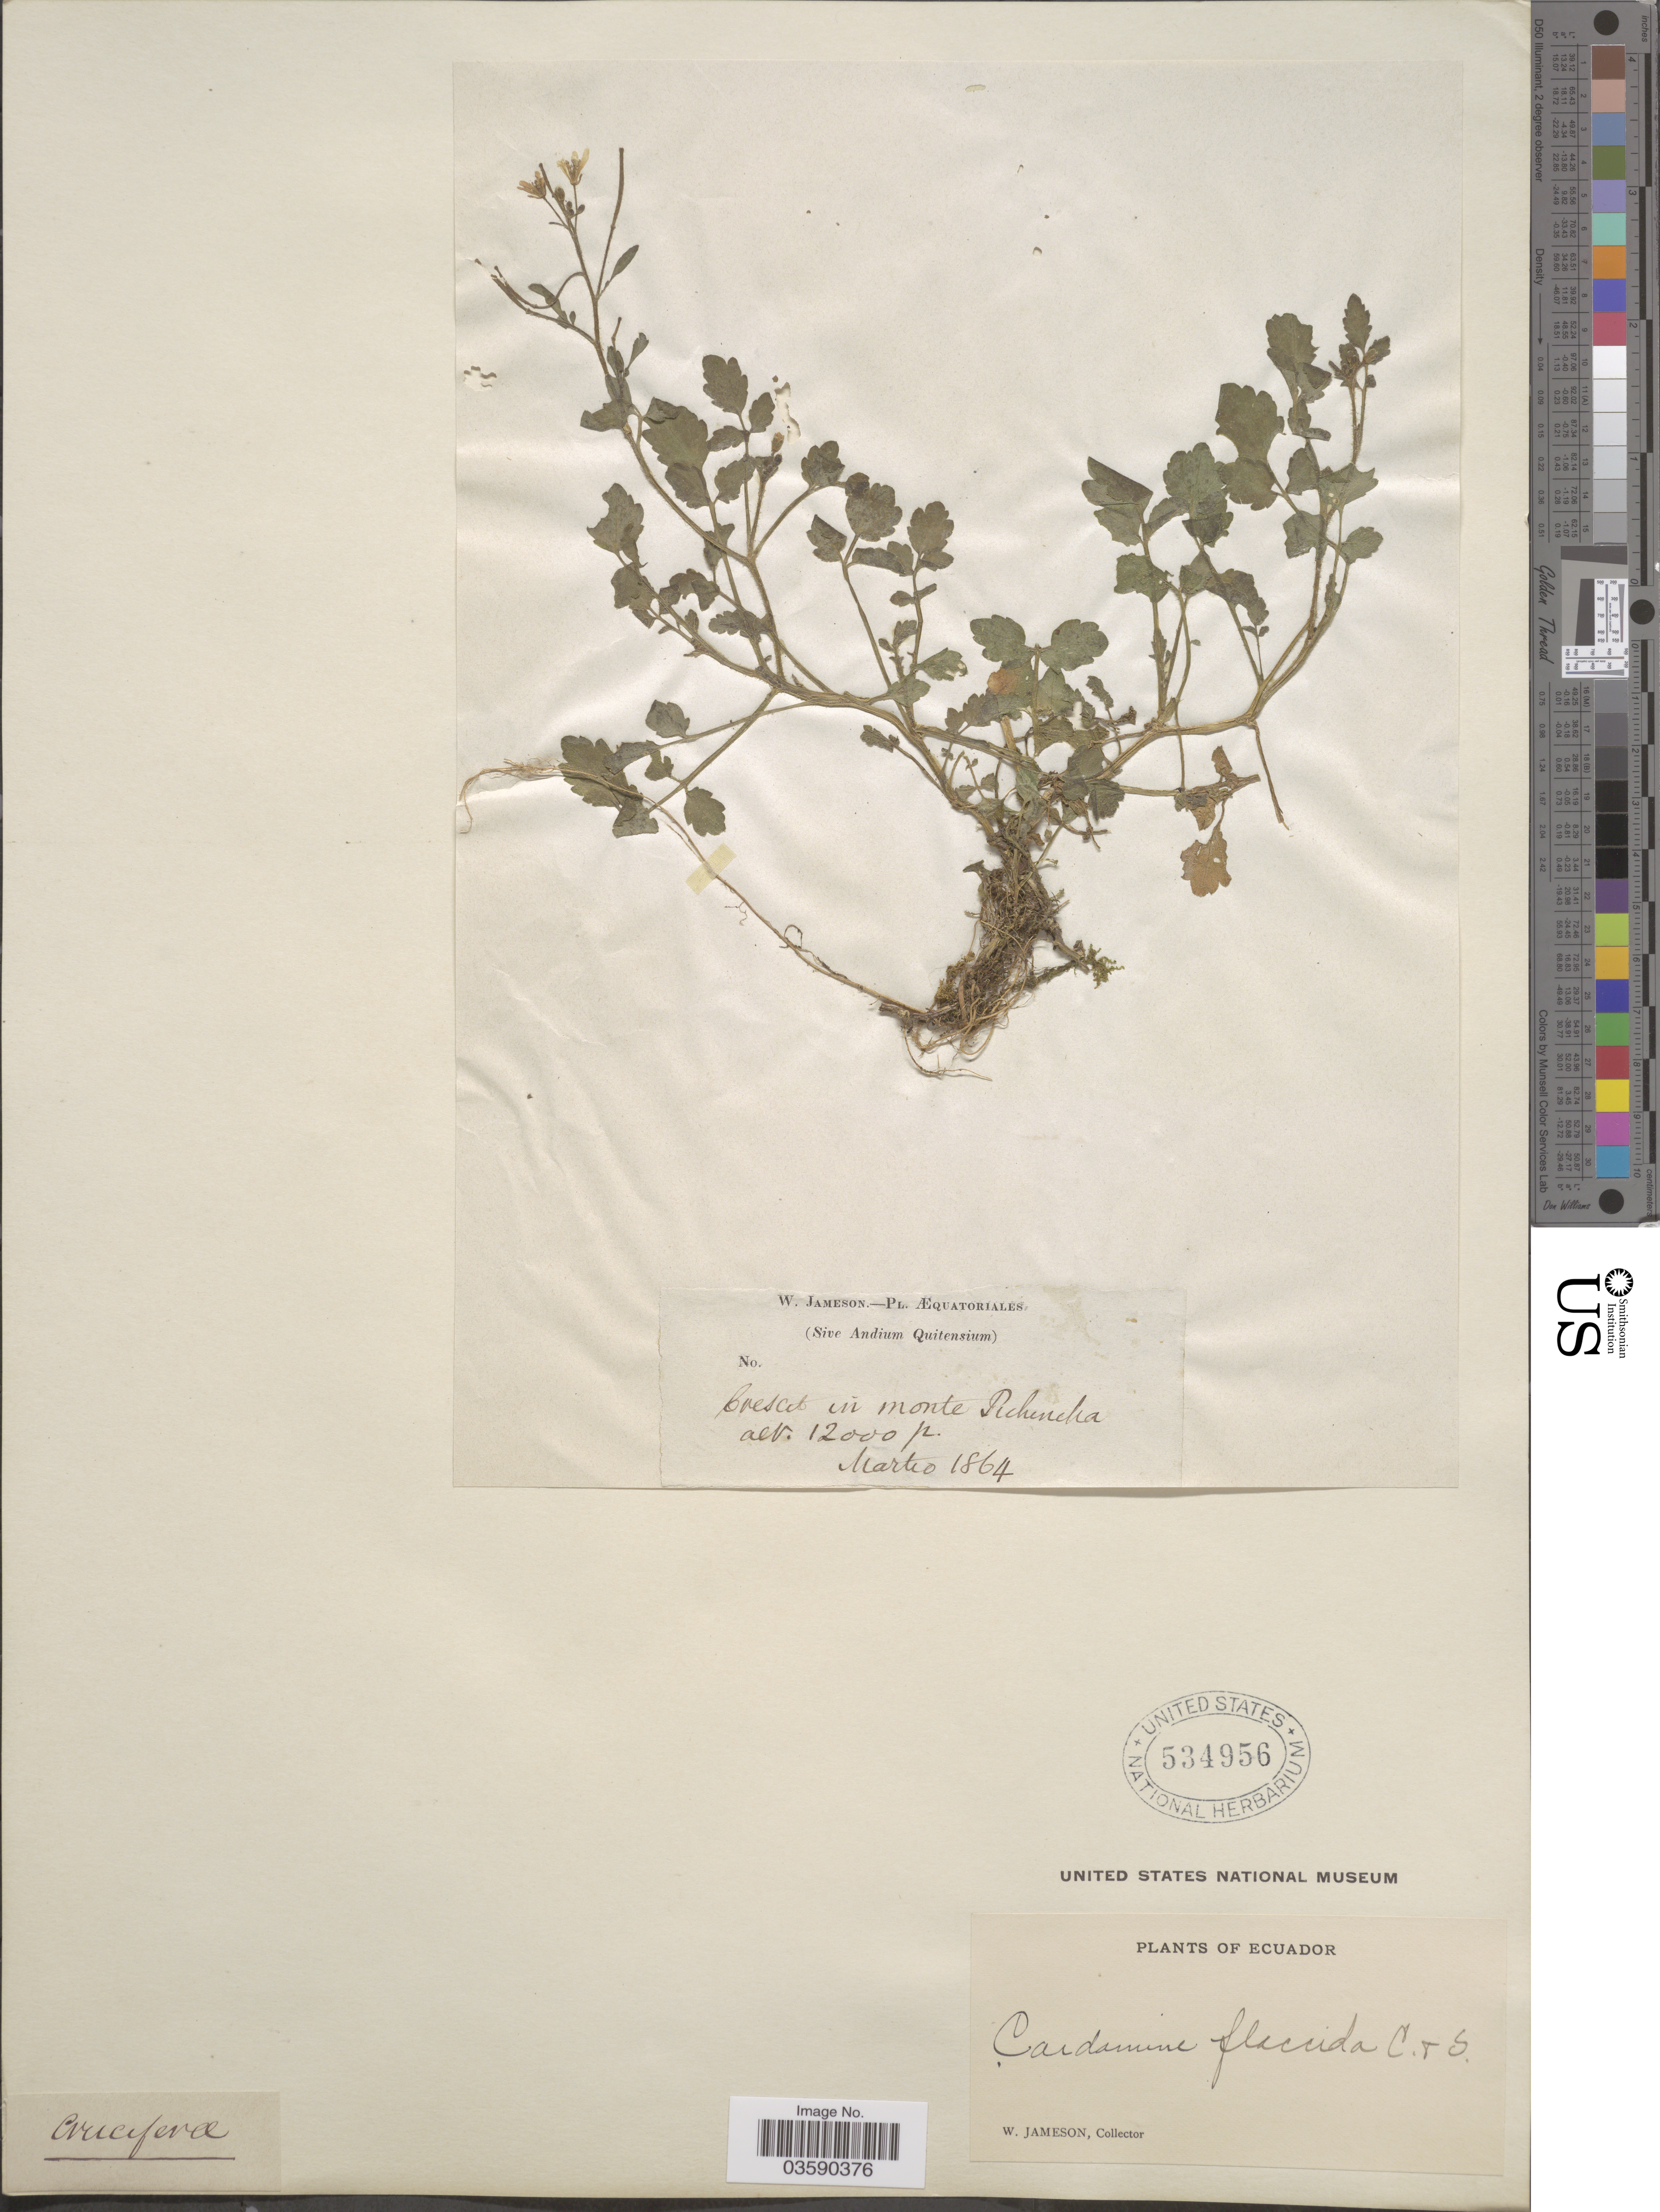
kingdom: Plantae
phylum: Tracheophyta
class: Magnoliopsida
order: Brassicales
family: Brassicaceae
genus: Cardamine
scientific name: Cardamine flaccida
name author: Cham. & Schltdl.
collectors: W. Jameson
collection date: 1864-03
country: Ecuador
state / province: Pichincha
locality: Crescit in monte Pichincha.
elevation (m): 3658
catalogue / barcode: US 534956